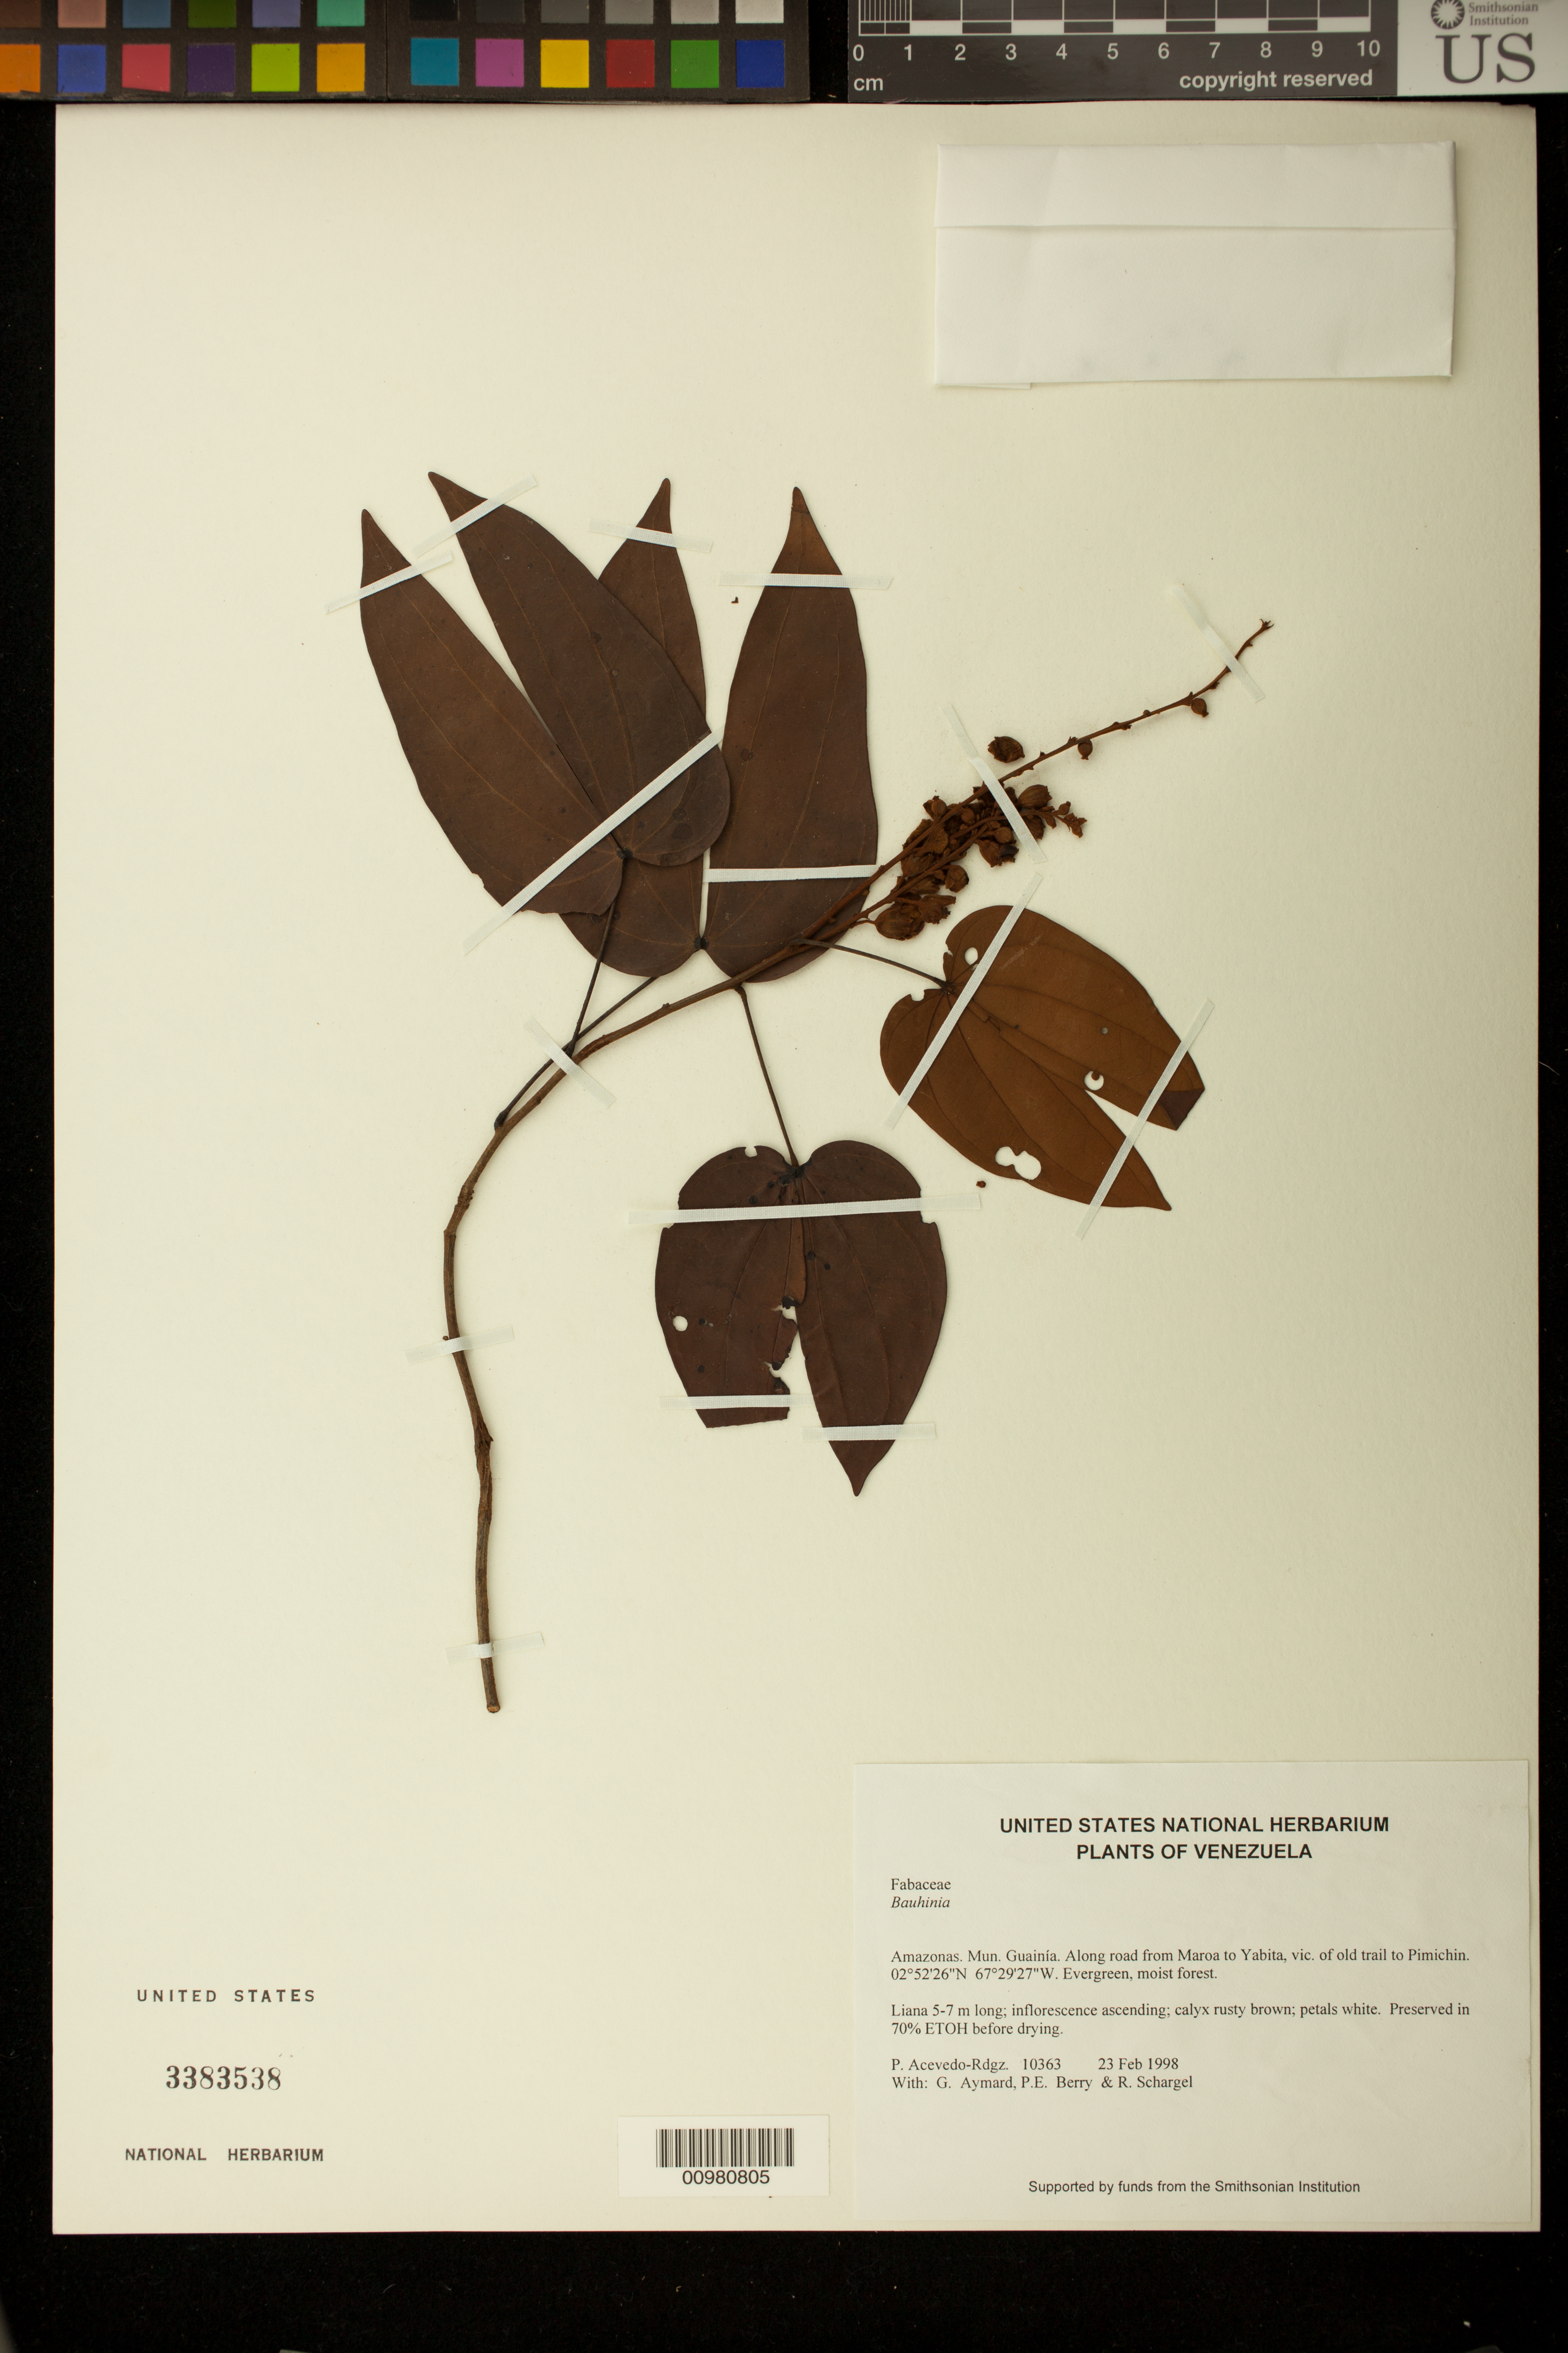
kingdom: Plantae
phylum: Tracheophyta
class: Magnoliopsida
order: Fabales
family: Fabaceae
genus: Schnella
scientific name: Schnella guianensis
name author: (Aubl.) Wunderlin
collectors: P. Acevedo-Rodr., G. A. Aymard, P. E. Berry & R. Schargel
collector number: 10363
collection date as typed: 23 Feb 1998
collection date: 1998-02-23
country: Venezuela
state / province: Amazonas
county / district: Maroa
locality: Along road from Maroa to Yabita, vic. of old trail to Pimichin.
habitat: Evergreen, moist forest.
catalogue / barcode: US 3383538